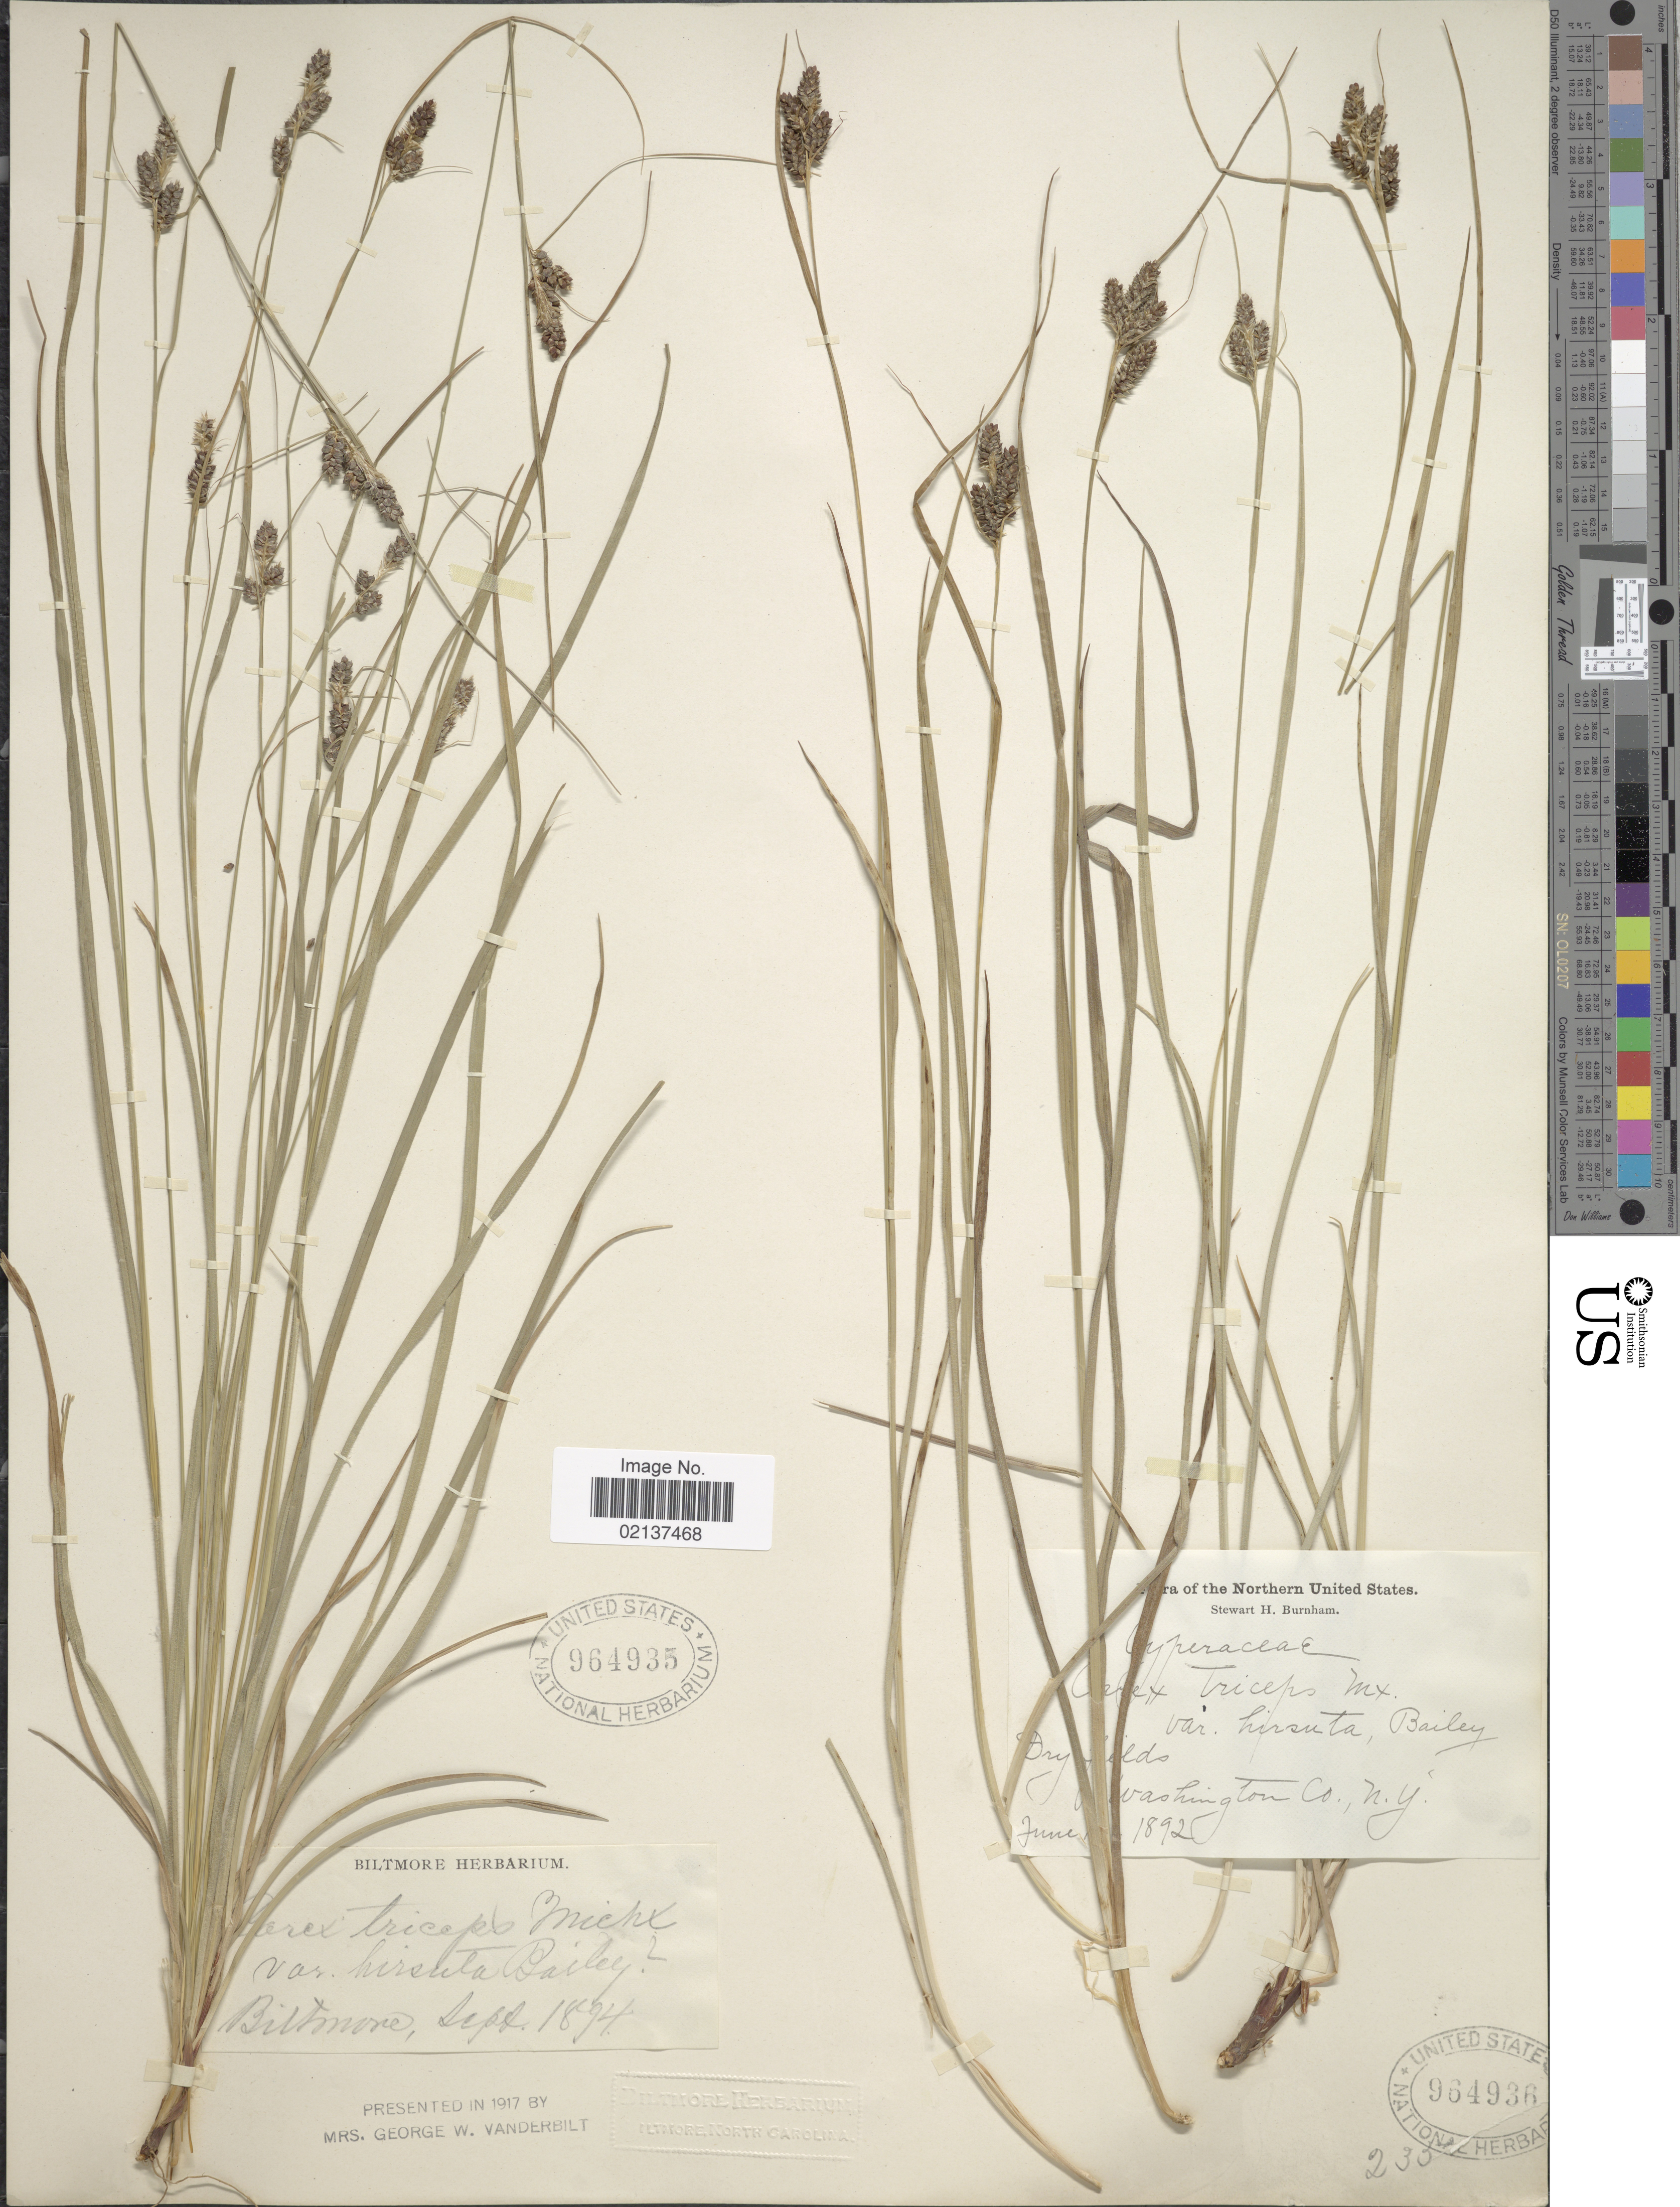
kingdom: Plantae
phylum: Tracheophyta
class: Liliopsida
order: Poales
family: Cyperaceae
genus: Carex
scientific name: Carex hirsutella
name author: Mack.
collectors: ex herb. Biltmore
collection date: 1894-09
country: United States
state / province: North Carolina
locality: Biltmore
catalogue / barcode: US 964935